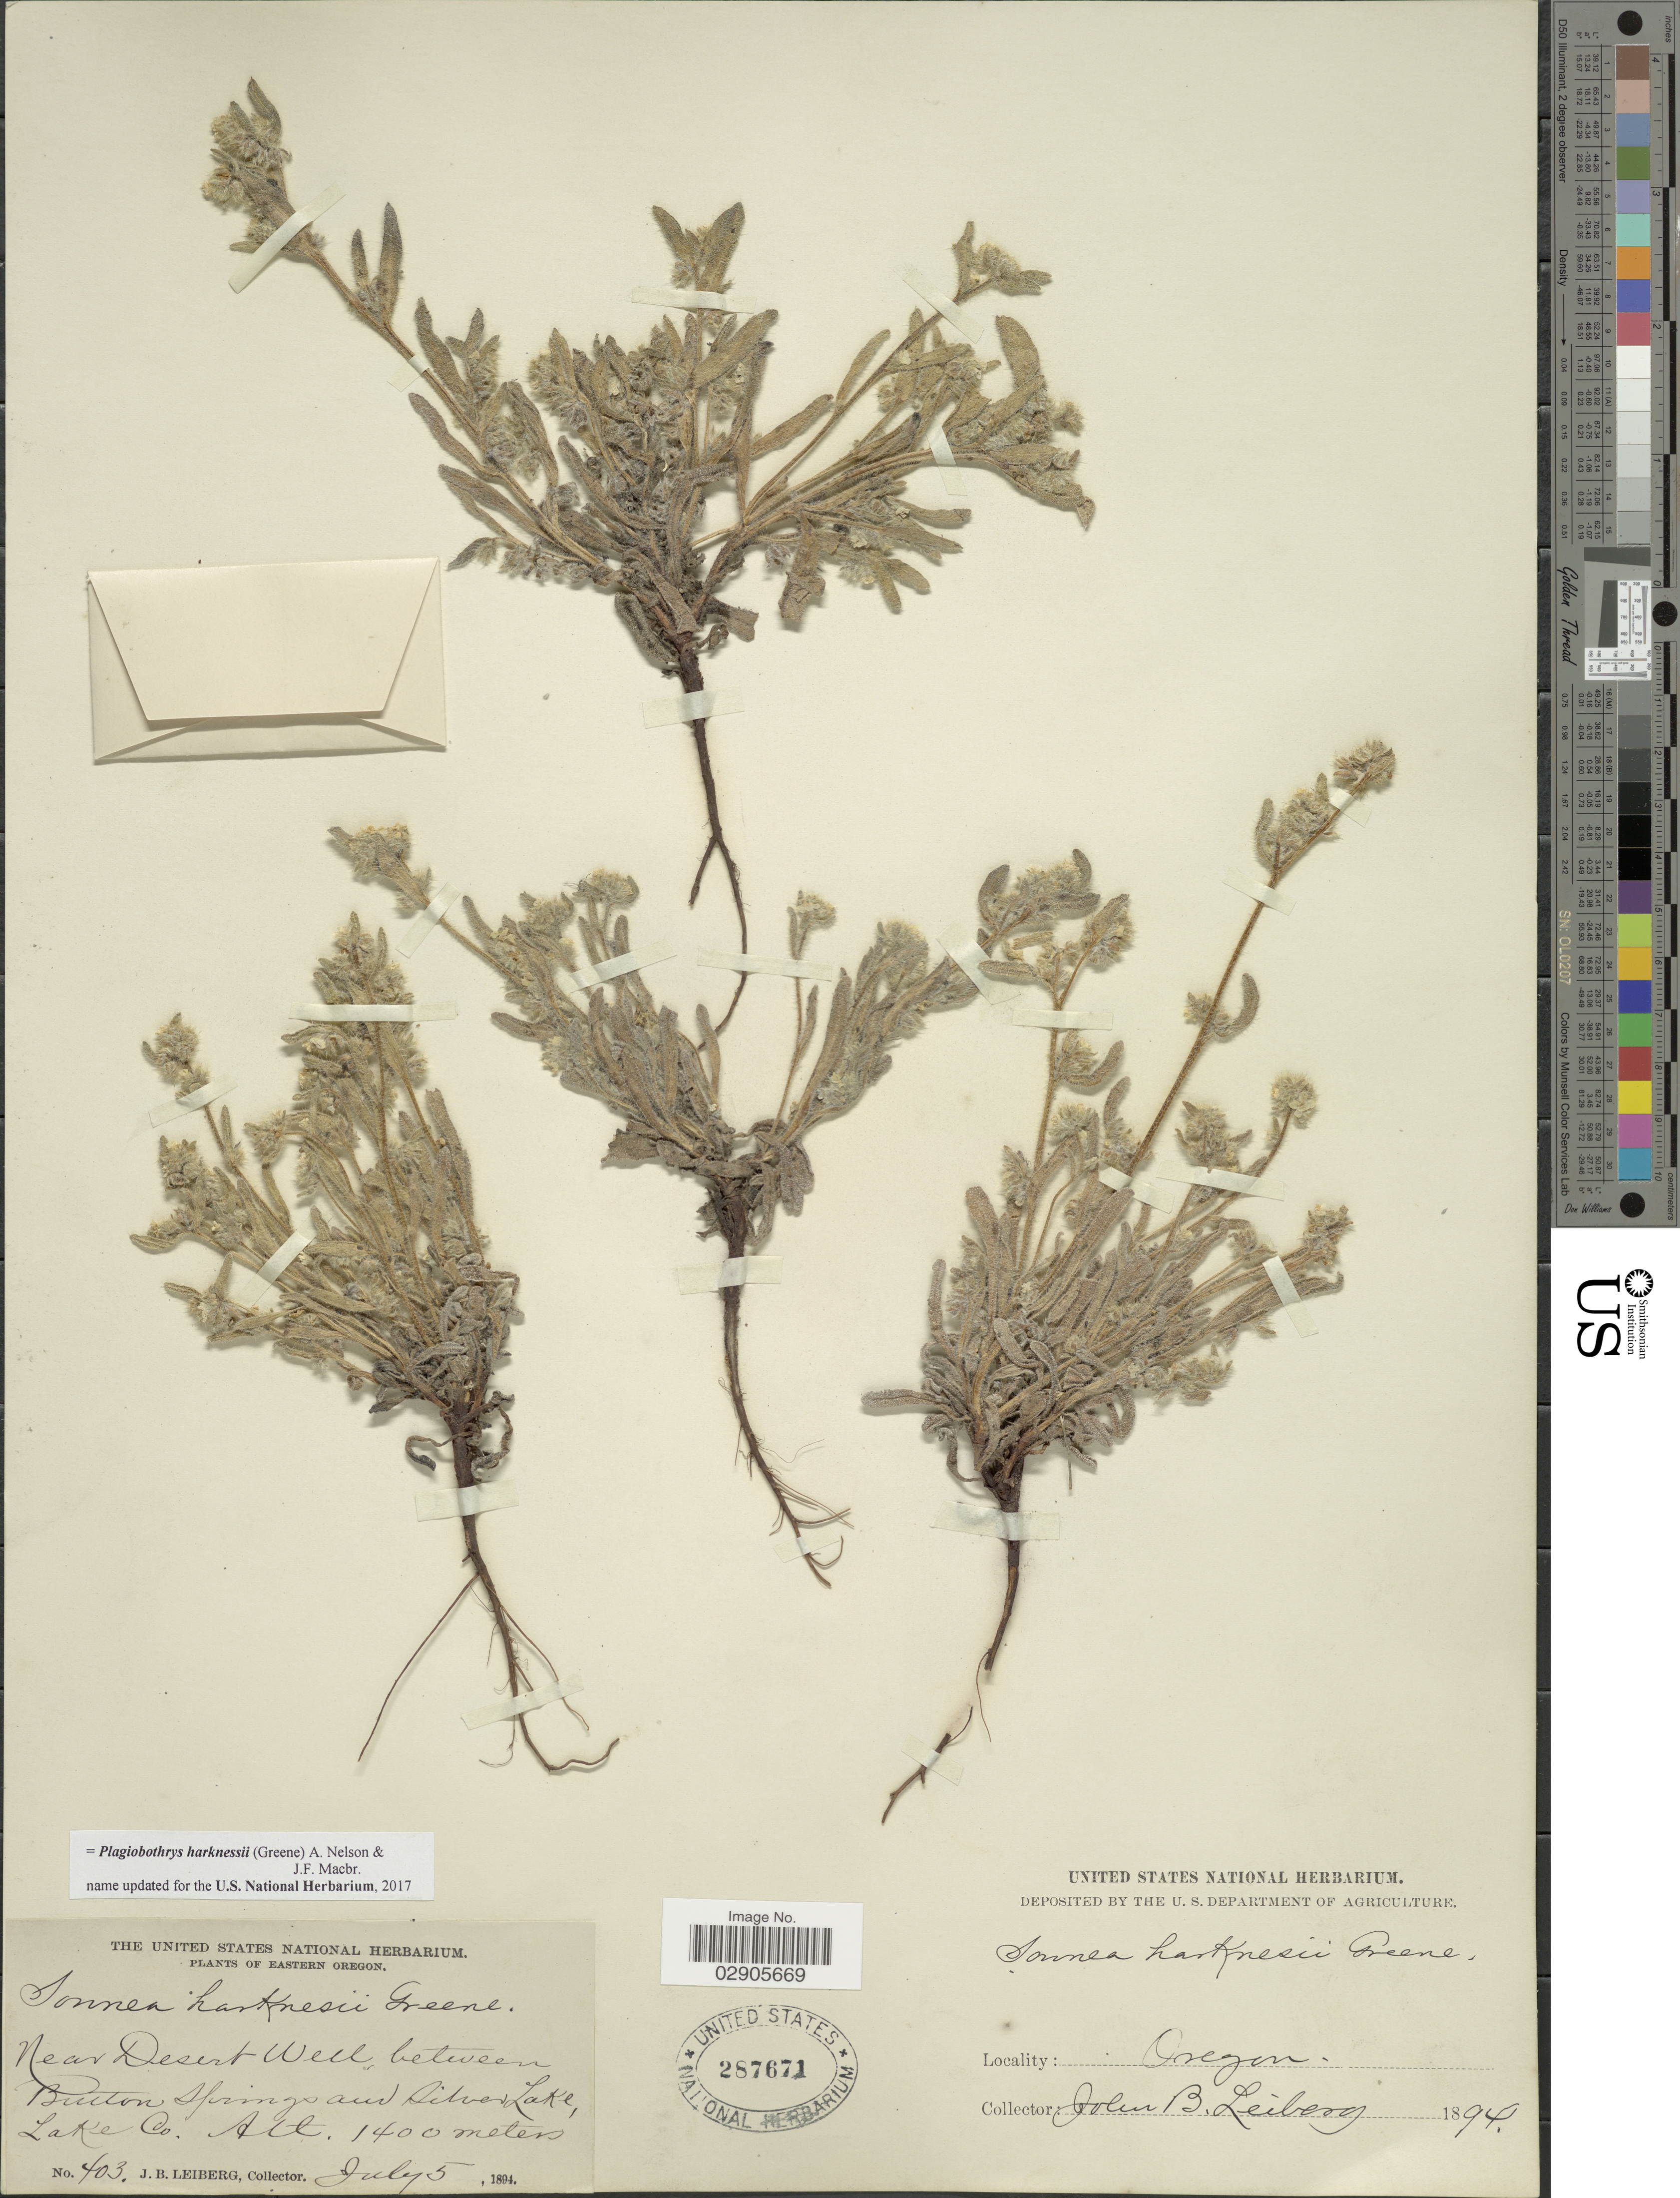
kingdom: Plantae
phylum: Tracheophyta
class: Magnoliopsida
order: Boraginales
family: Boraginaceae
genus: Plagiobothrys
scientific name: Plagiobothrys harknessii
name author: (Greene) A. Nelson & J.F. Macbr.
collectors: J. B. Leiberg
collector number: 403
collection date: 1894-07-05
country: United States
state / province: Oregon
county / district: Lake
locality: Near Desert Well, between Buiton Springs and Silver Lake, Lake Co.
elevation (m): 1400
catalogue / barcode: US 287671